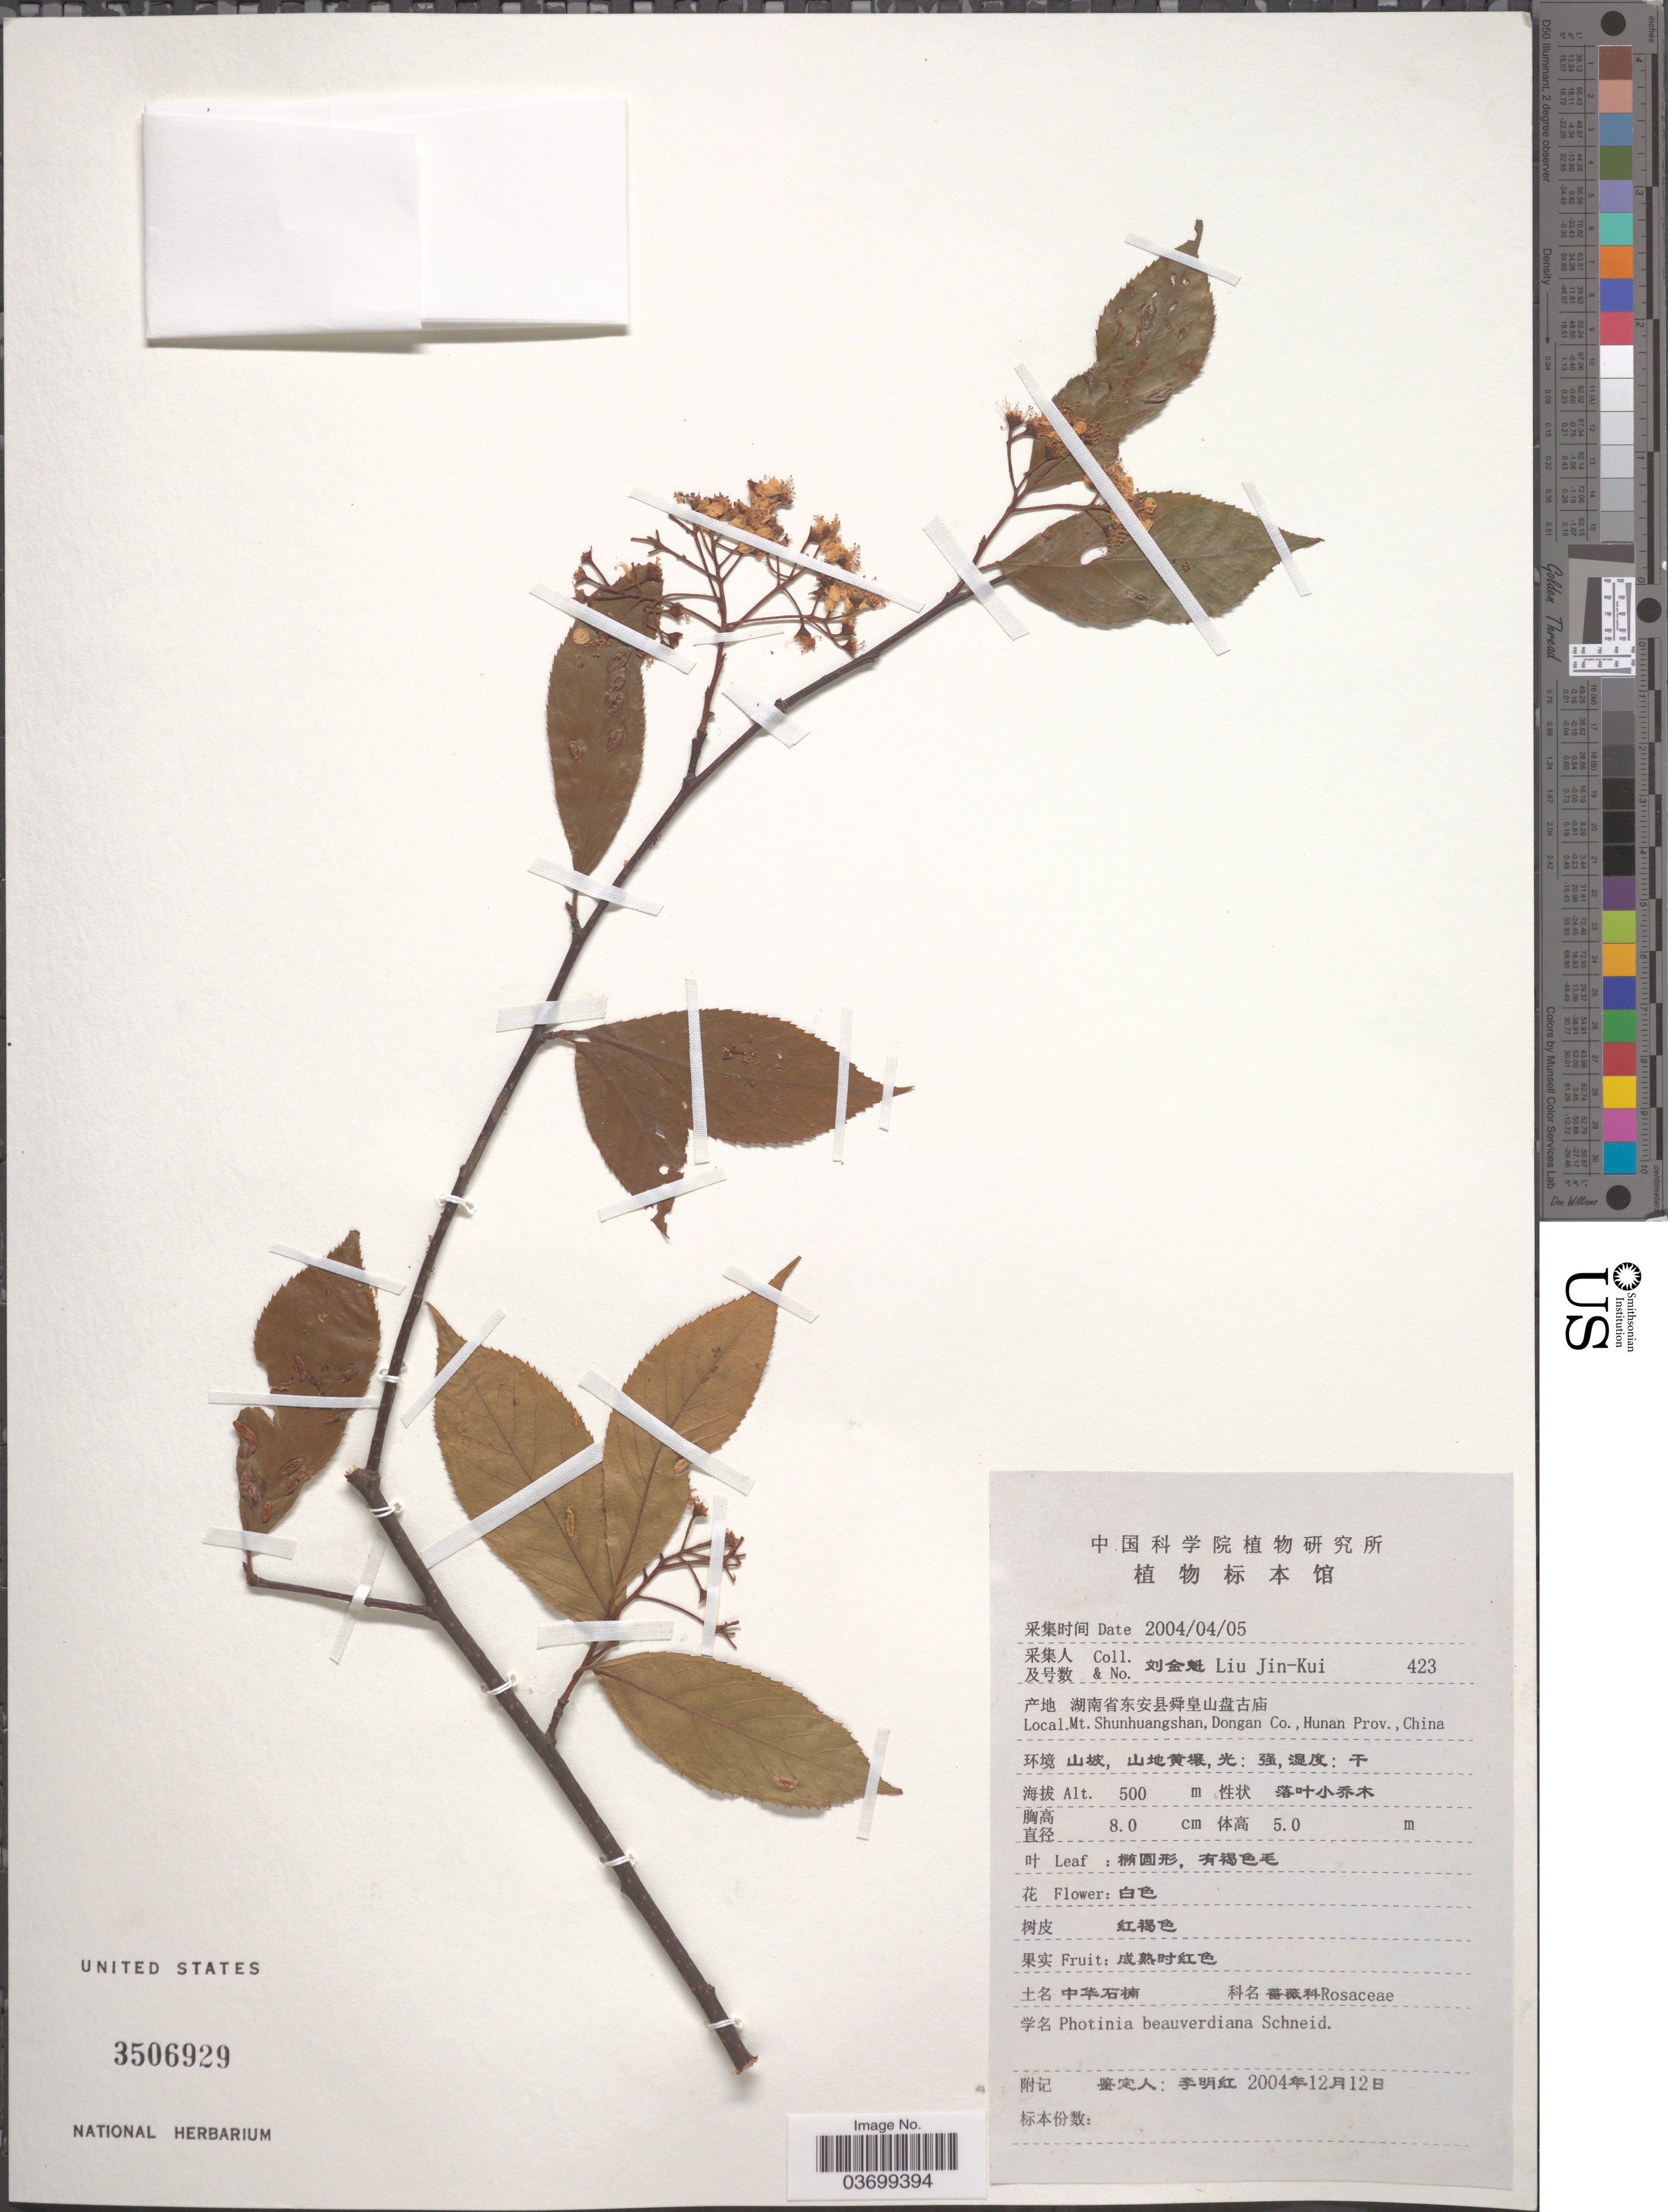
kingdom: Plantae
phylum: Tracheophyta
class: Magnoliopsida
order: Rosales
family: Rosaceae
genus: Photinia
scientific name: Photinia beauverdiana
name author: C.K. Schneid.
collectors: Liu Jin-Kui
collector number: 423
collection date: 2004-04-05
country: China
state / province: Hunan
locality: Mt. Shunhuangshan, Dongan Co.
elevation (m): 500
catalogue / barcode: US 3506929